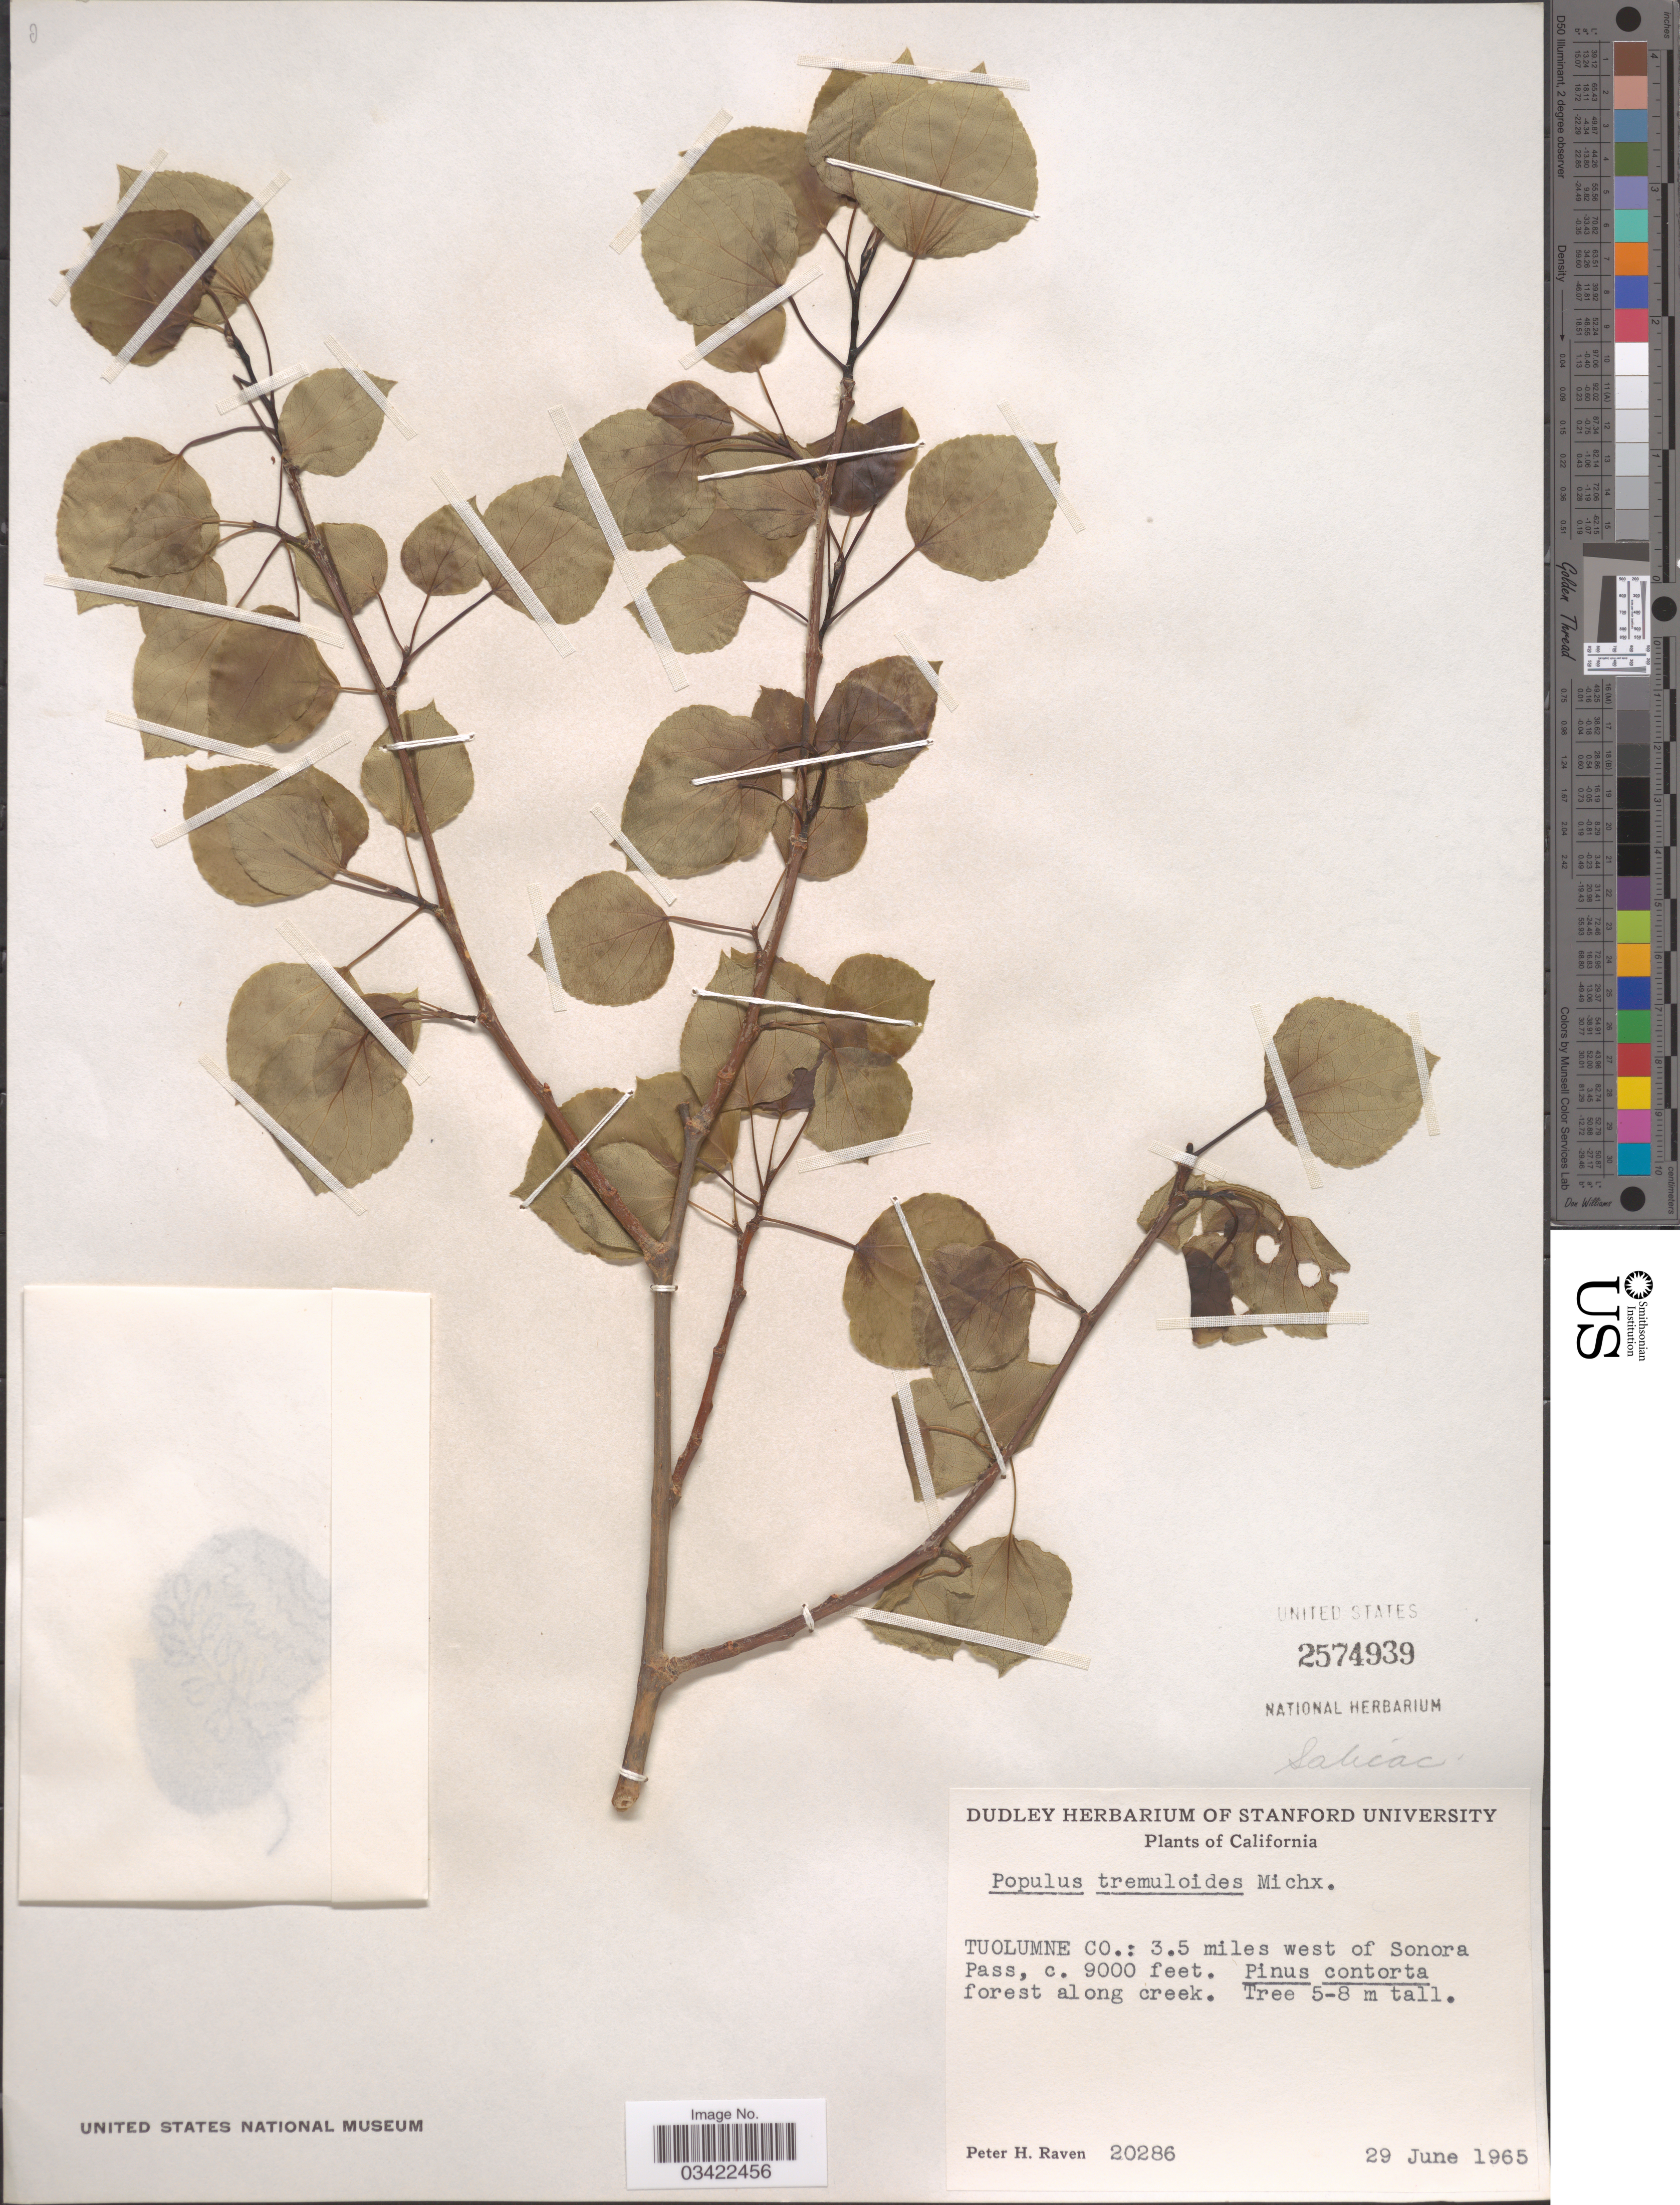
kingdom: Plantae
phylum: Tracheophyta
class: Magnoliopsida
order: Malpighiales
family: Salicaceae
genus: Populus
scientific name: Populus tremuloides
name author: Michx.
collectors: P. Raven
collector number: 20286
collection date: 1965-06-29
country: United States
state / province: California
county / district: Tuolumne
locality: Tuolumne Co.: 3.5 miles west of Sonora Pass.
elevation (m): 2743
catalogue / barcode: US 2574939